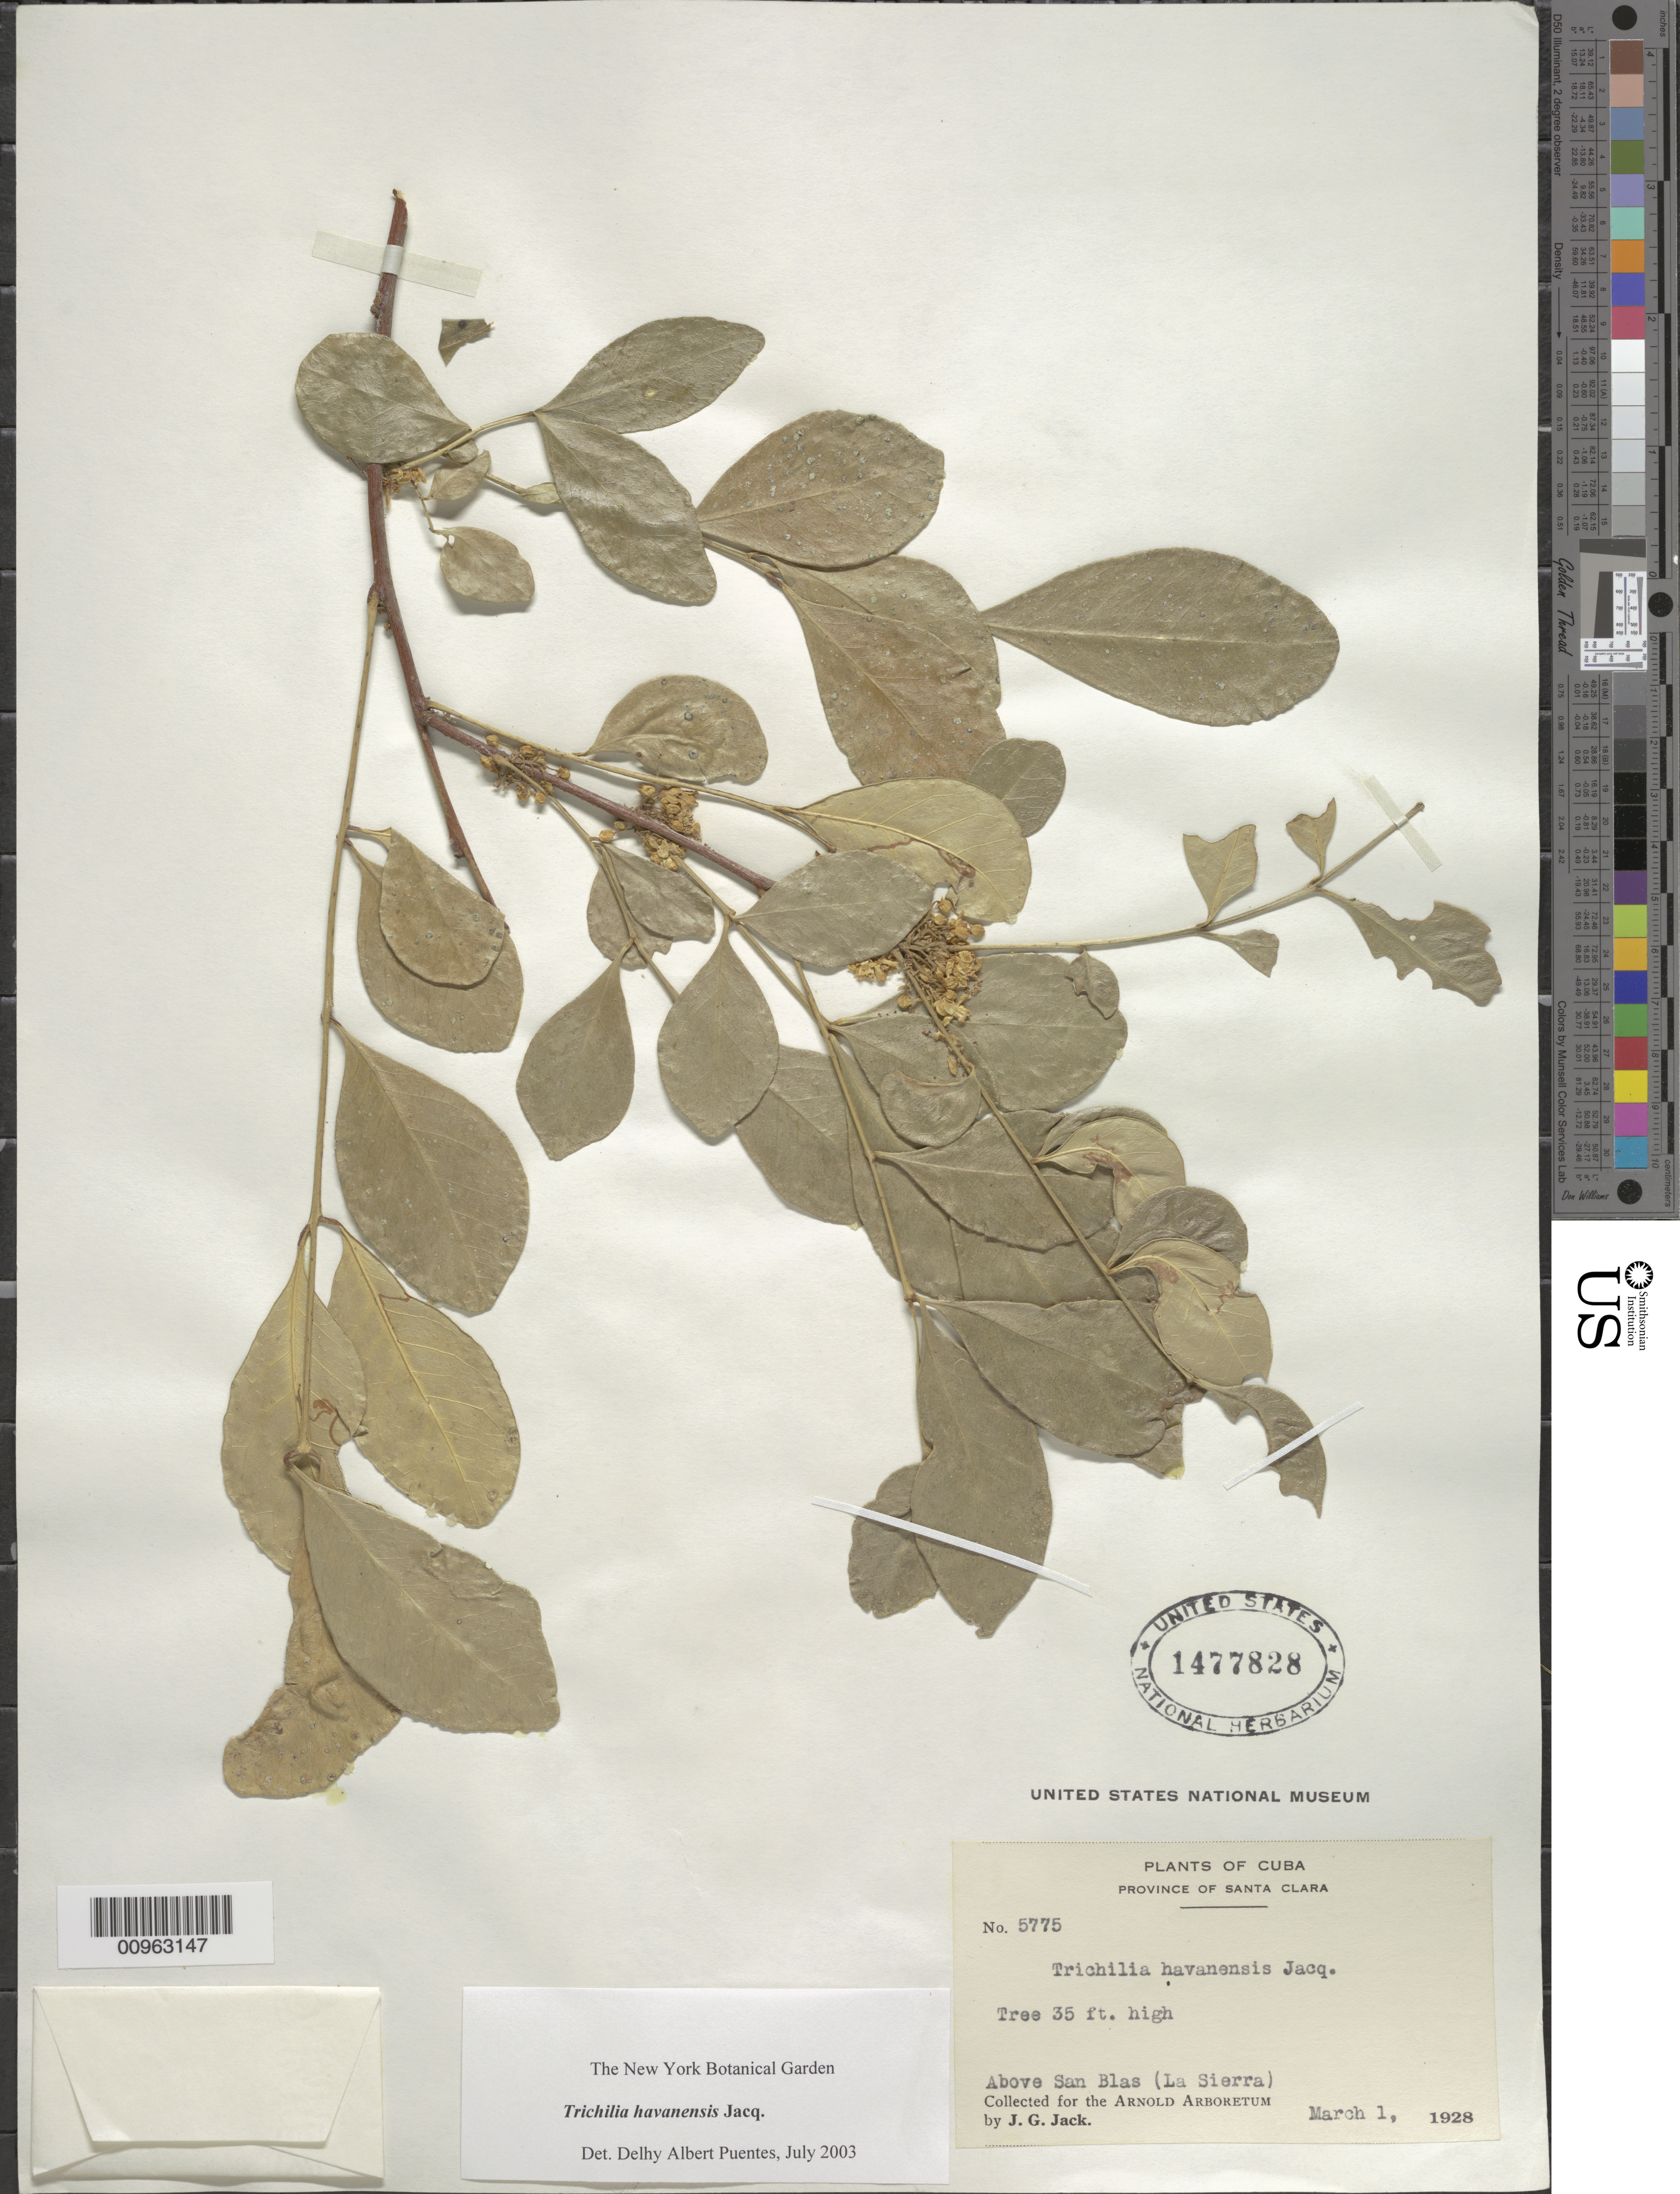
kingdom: Plantae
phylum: Tracheophyta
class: Magnoliopsida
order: Sapindales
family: Meliaceae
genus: Trichilia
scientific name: Trichilia havanensis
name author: Jacq.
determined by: Puentes, D. A.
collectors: J. G. Jack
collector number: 5775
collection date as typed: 01 Mar 1928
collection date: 1928-03-01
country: Cuba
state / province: Las Villas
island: Cuba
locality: Above San Blas (La Sierra)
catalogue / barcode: US 1477828